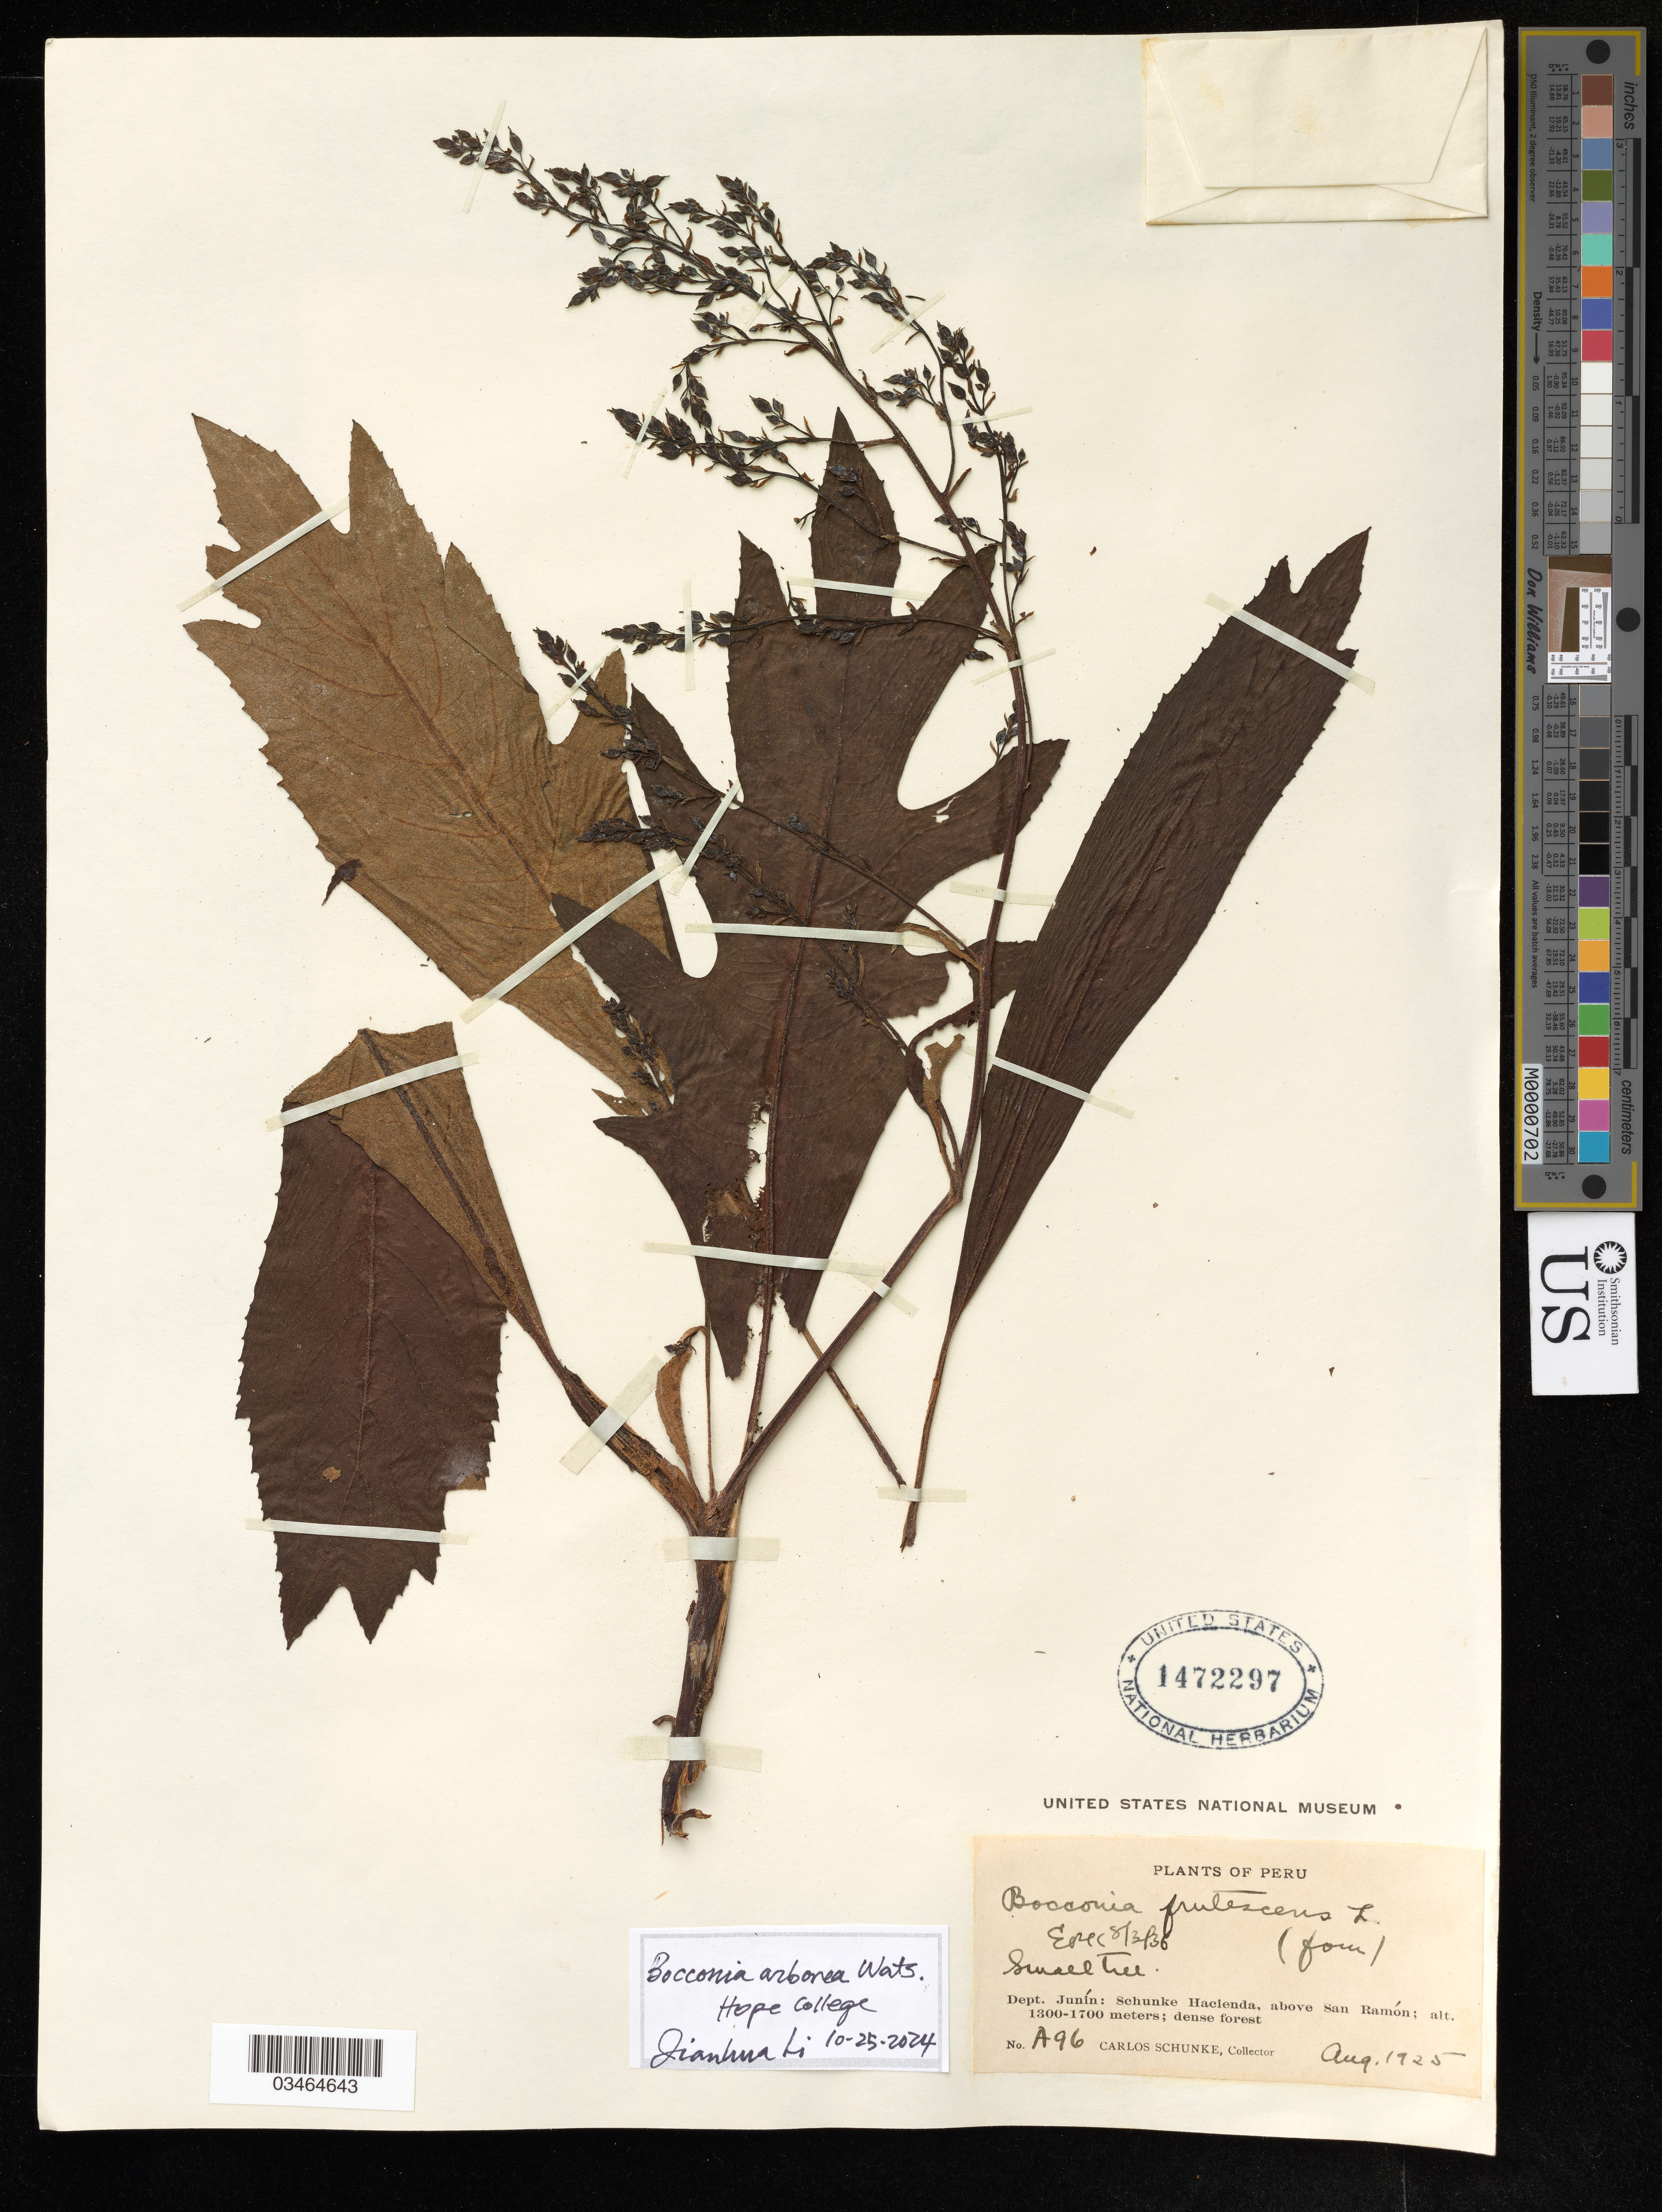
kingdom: Plantae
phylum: Tracheophyta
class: Magnoliopsida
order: Ranunculales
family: Papaveraceae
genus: Bocconia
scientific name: Bocconia arborea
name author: S. Watson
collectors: C. Schunke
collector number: A96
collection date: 1925-08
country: Peru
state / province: Junín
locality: Schunke Hacienda, above San Ramón.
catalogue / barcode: US 1472297